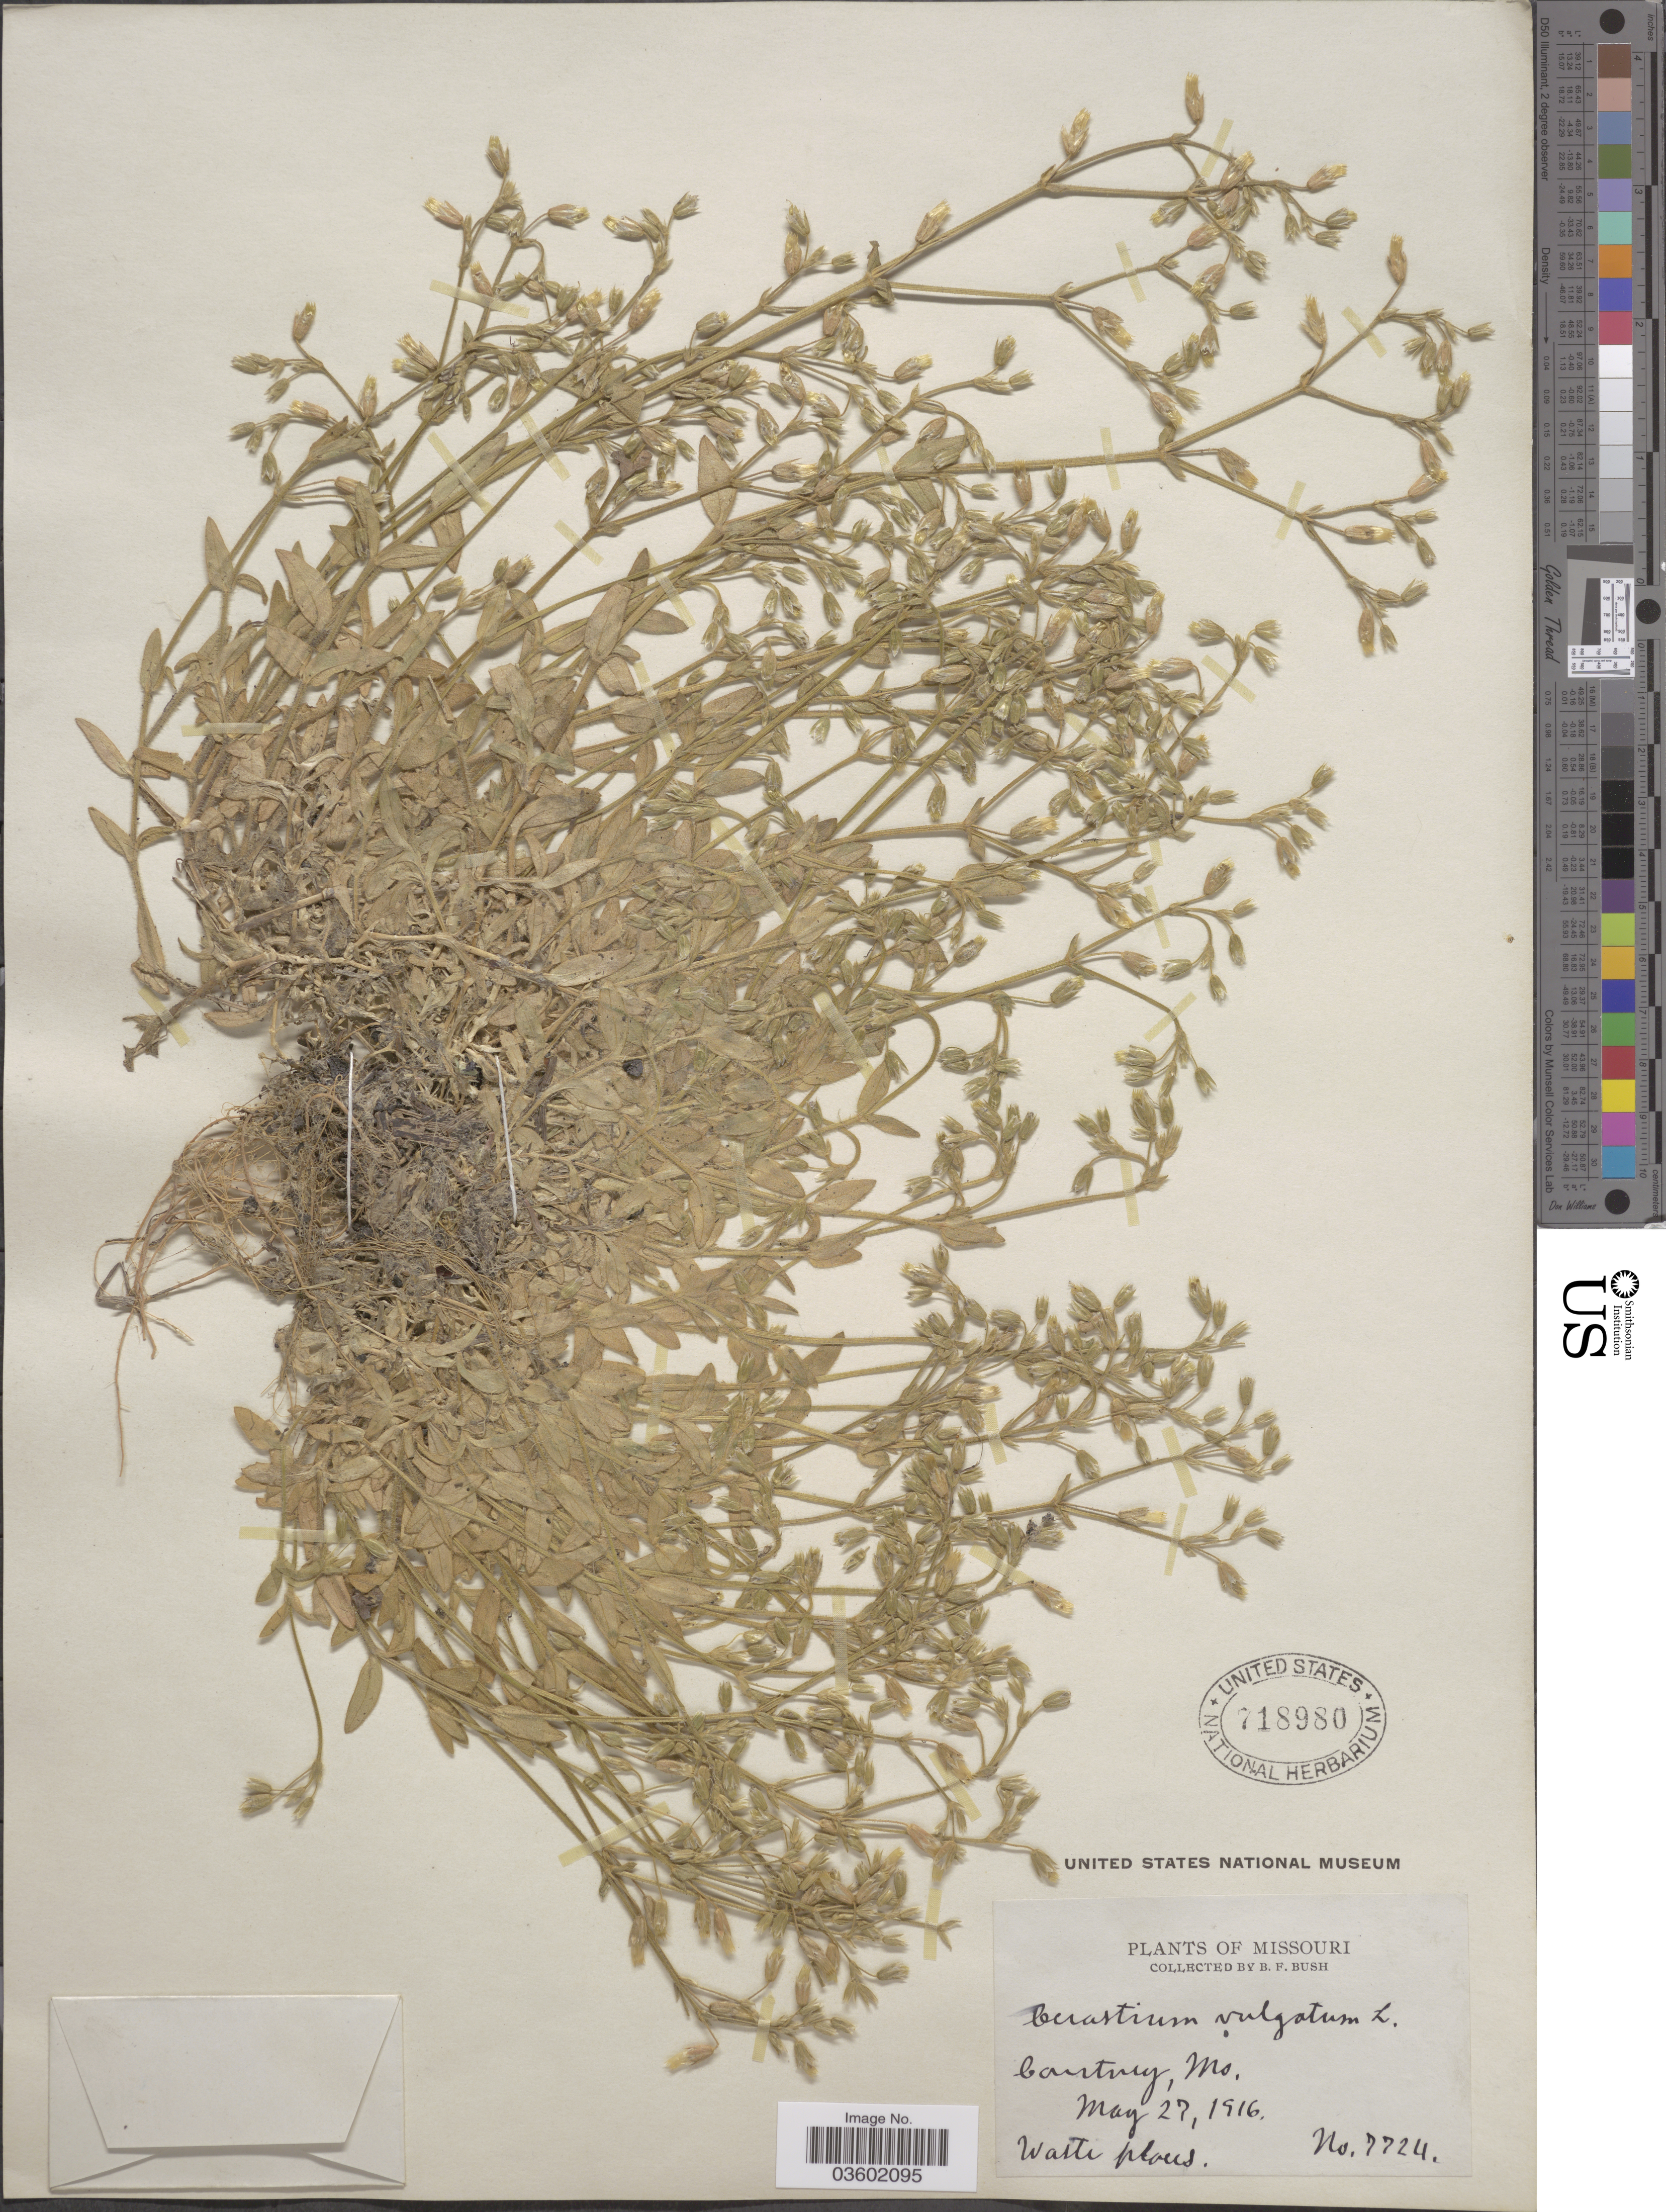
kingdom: Plantae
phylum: Tracheophyta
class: Magnoliopsida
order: Caryophyllales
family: Caryophyllaceae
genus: Cerastium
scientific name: Cerastium vulgatum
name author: L.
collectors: B. F. Bush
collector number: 7724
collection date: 1916-05-27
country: United States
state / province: Missouri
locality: Courtney.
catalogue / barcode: US 718980